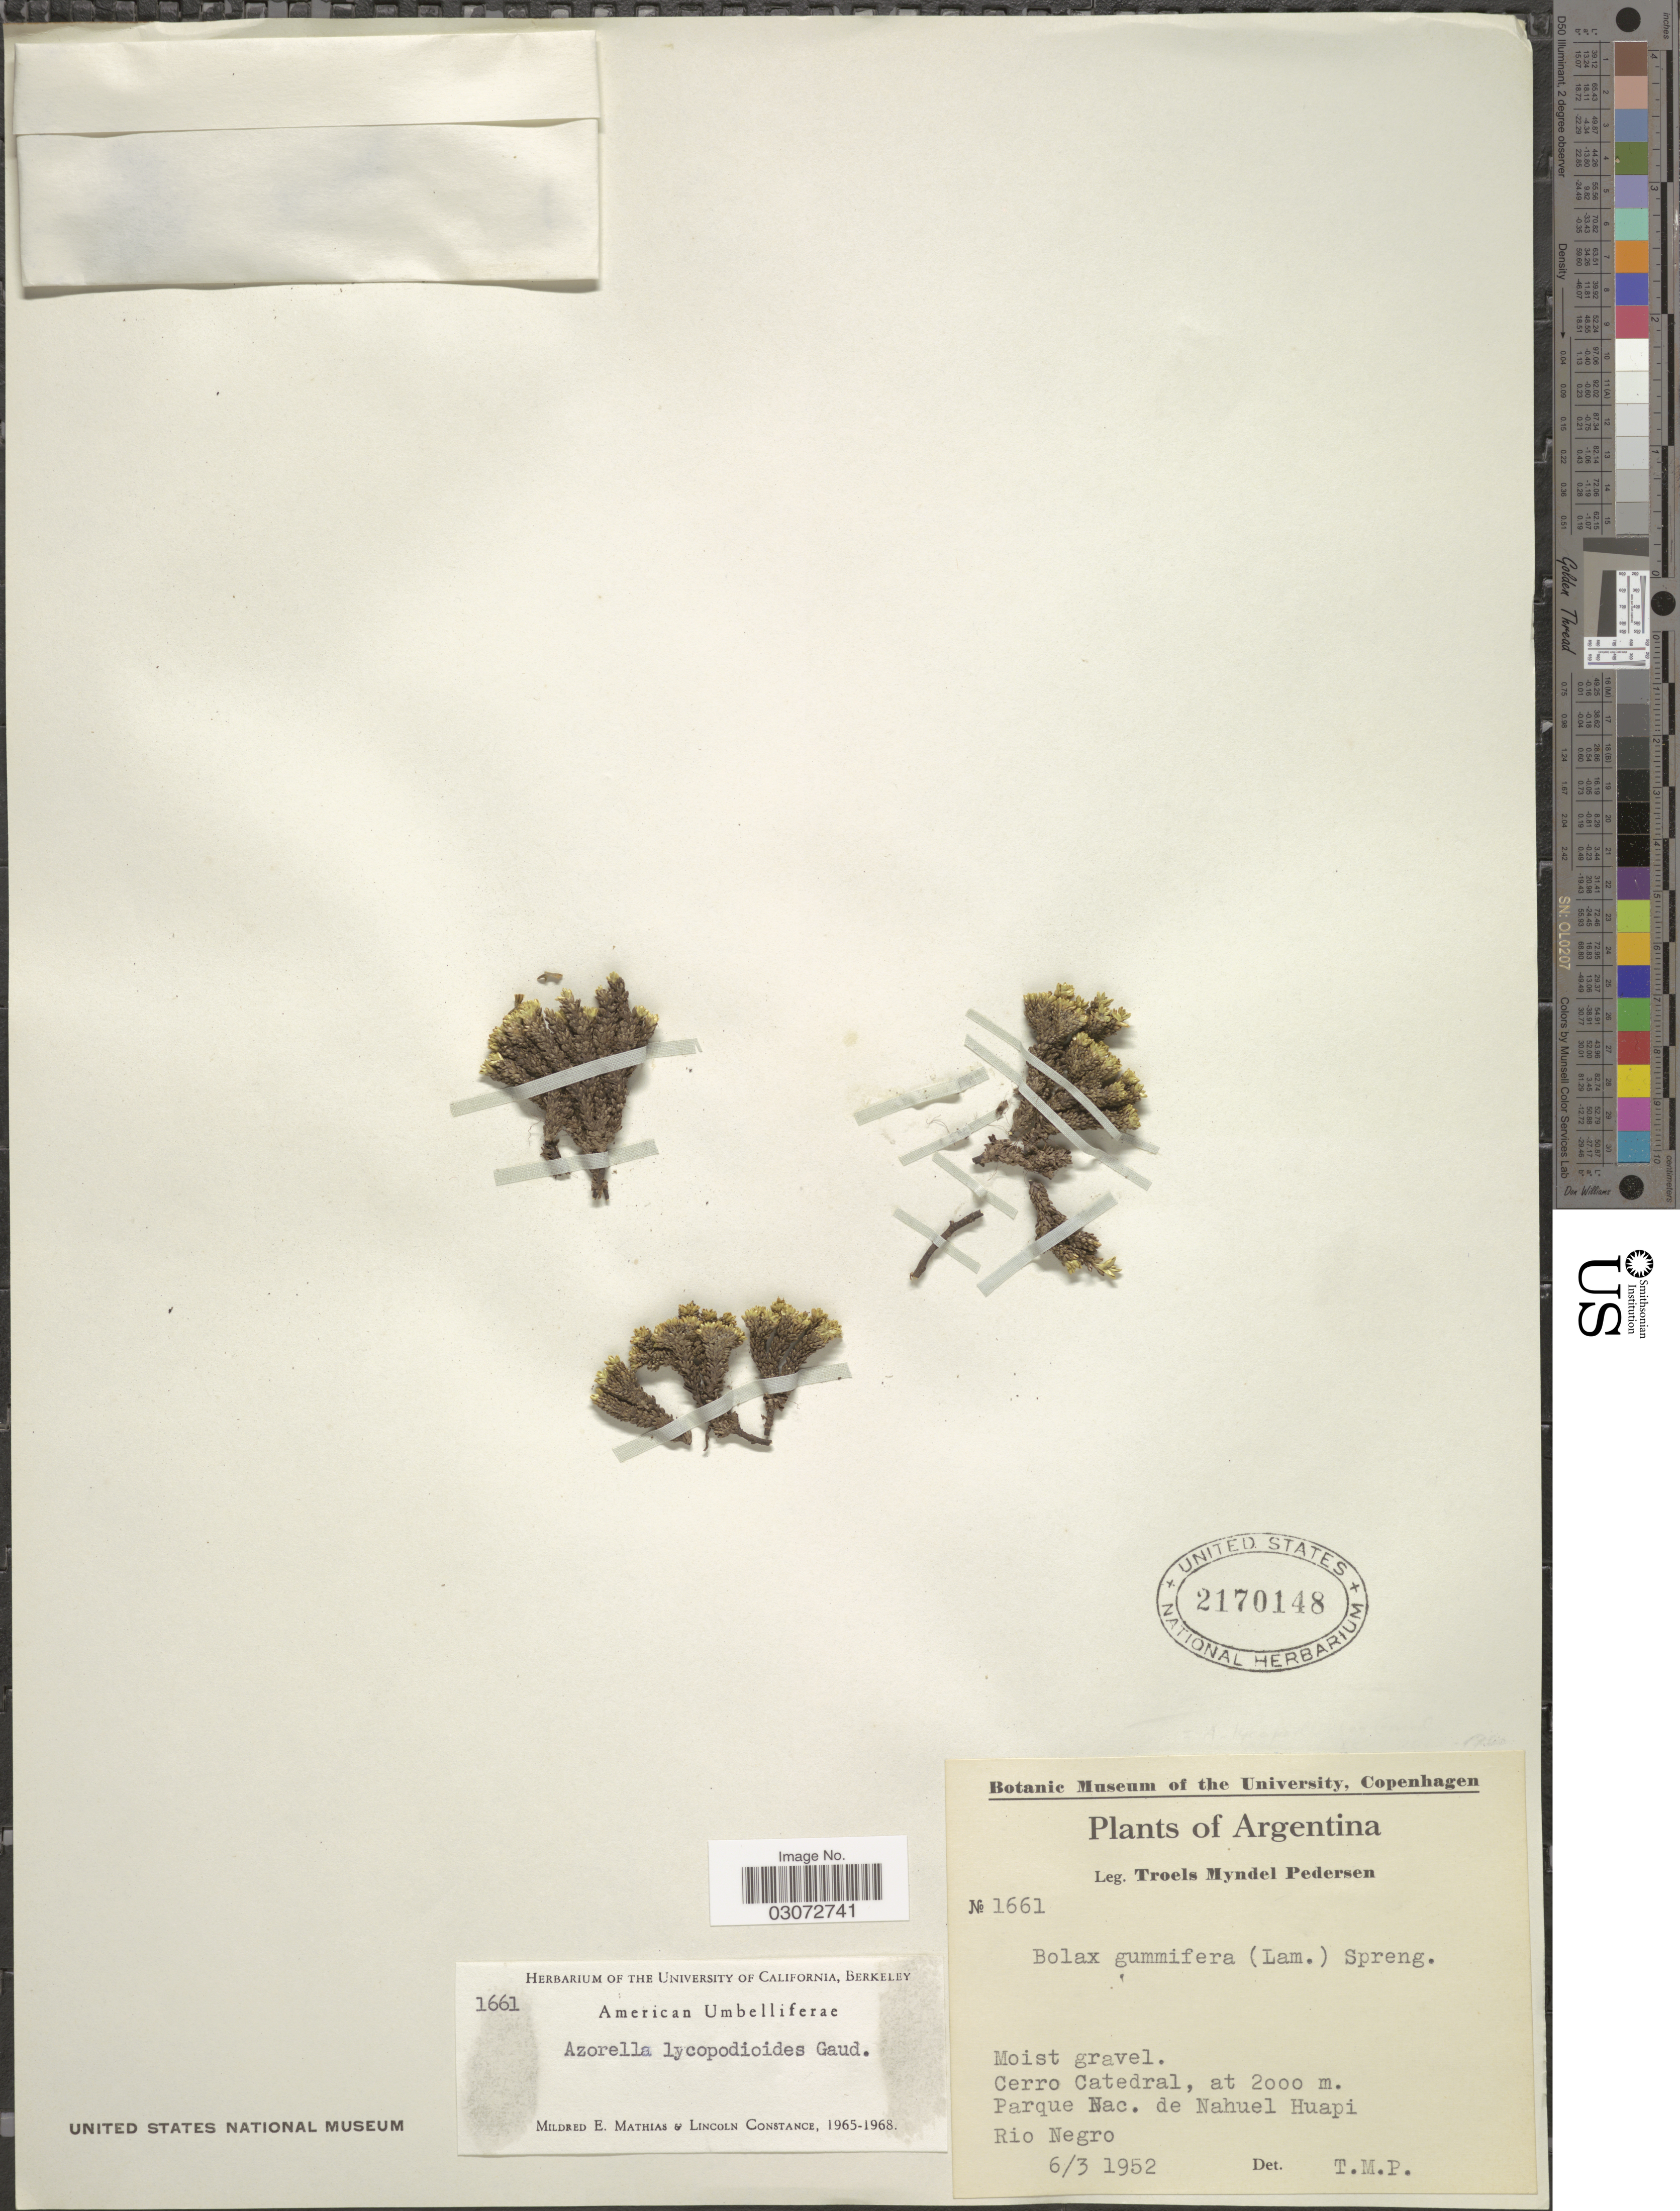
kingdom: Plantae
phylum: Tracheophyta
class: Magnoliopsida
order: Apiales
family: Apiaceae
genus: Azorella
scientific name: Azorella lycopodioides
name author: Gaudich.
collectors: T. Pederson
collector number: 1661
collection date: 1952-03-06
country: Argentina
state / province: Rio Negro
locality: Cerro Catedral. Parque Nac. de Nahuel Huapi. Rio Negro.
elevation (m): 2000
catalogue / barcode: US 2170148